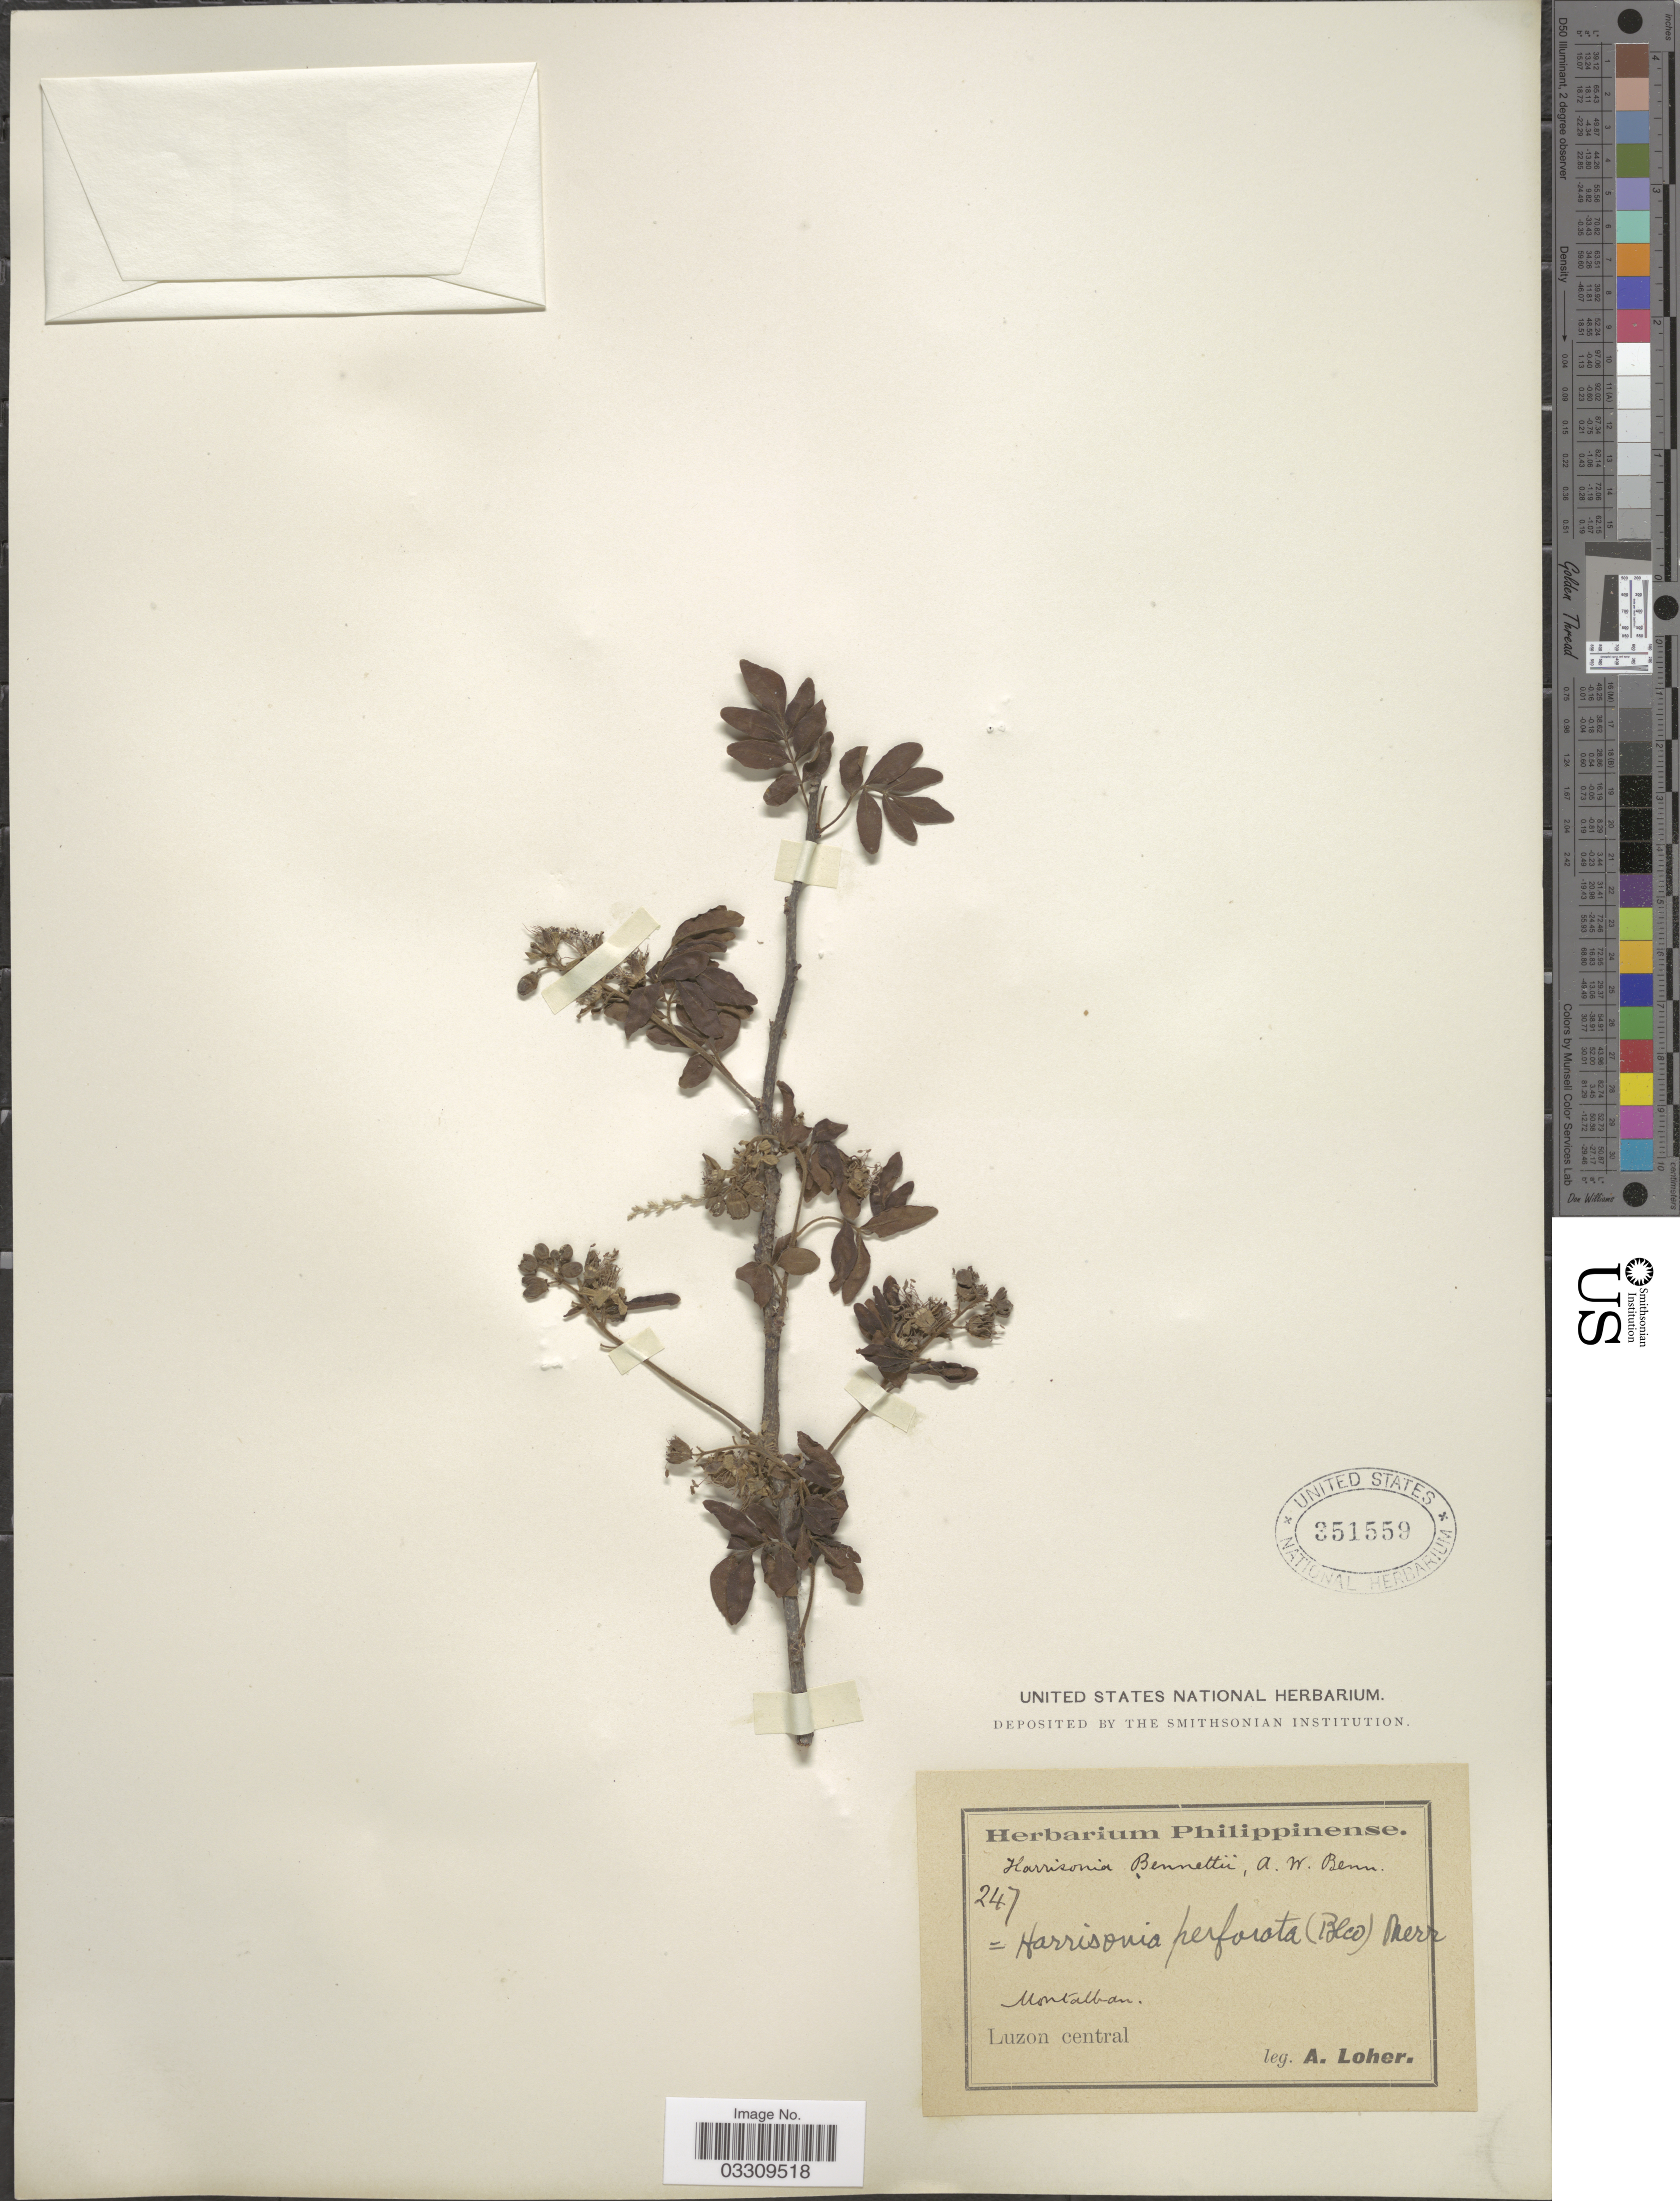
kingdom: Plantae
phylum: Tracheophyta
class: Magnoliopsida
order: Sapindales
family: Rutaceae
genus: Harrisonia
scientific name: Harrisonia perforata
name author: (Blanco) Merr.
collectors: A. Loher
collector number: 247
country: Philippines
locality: Montalban. Luzon central.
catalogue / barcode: US 351559